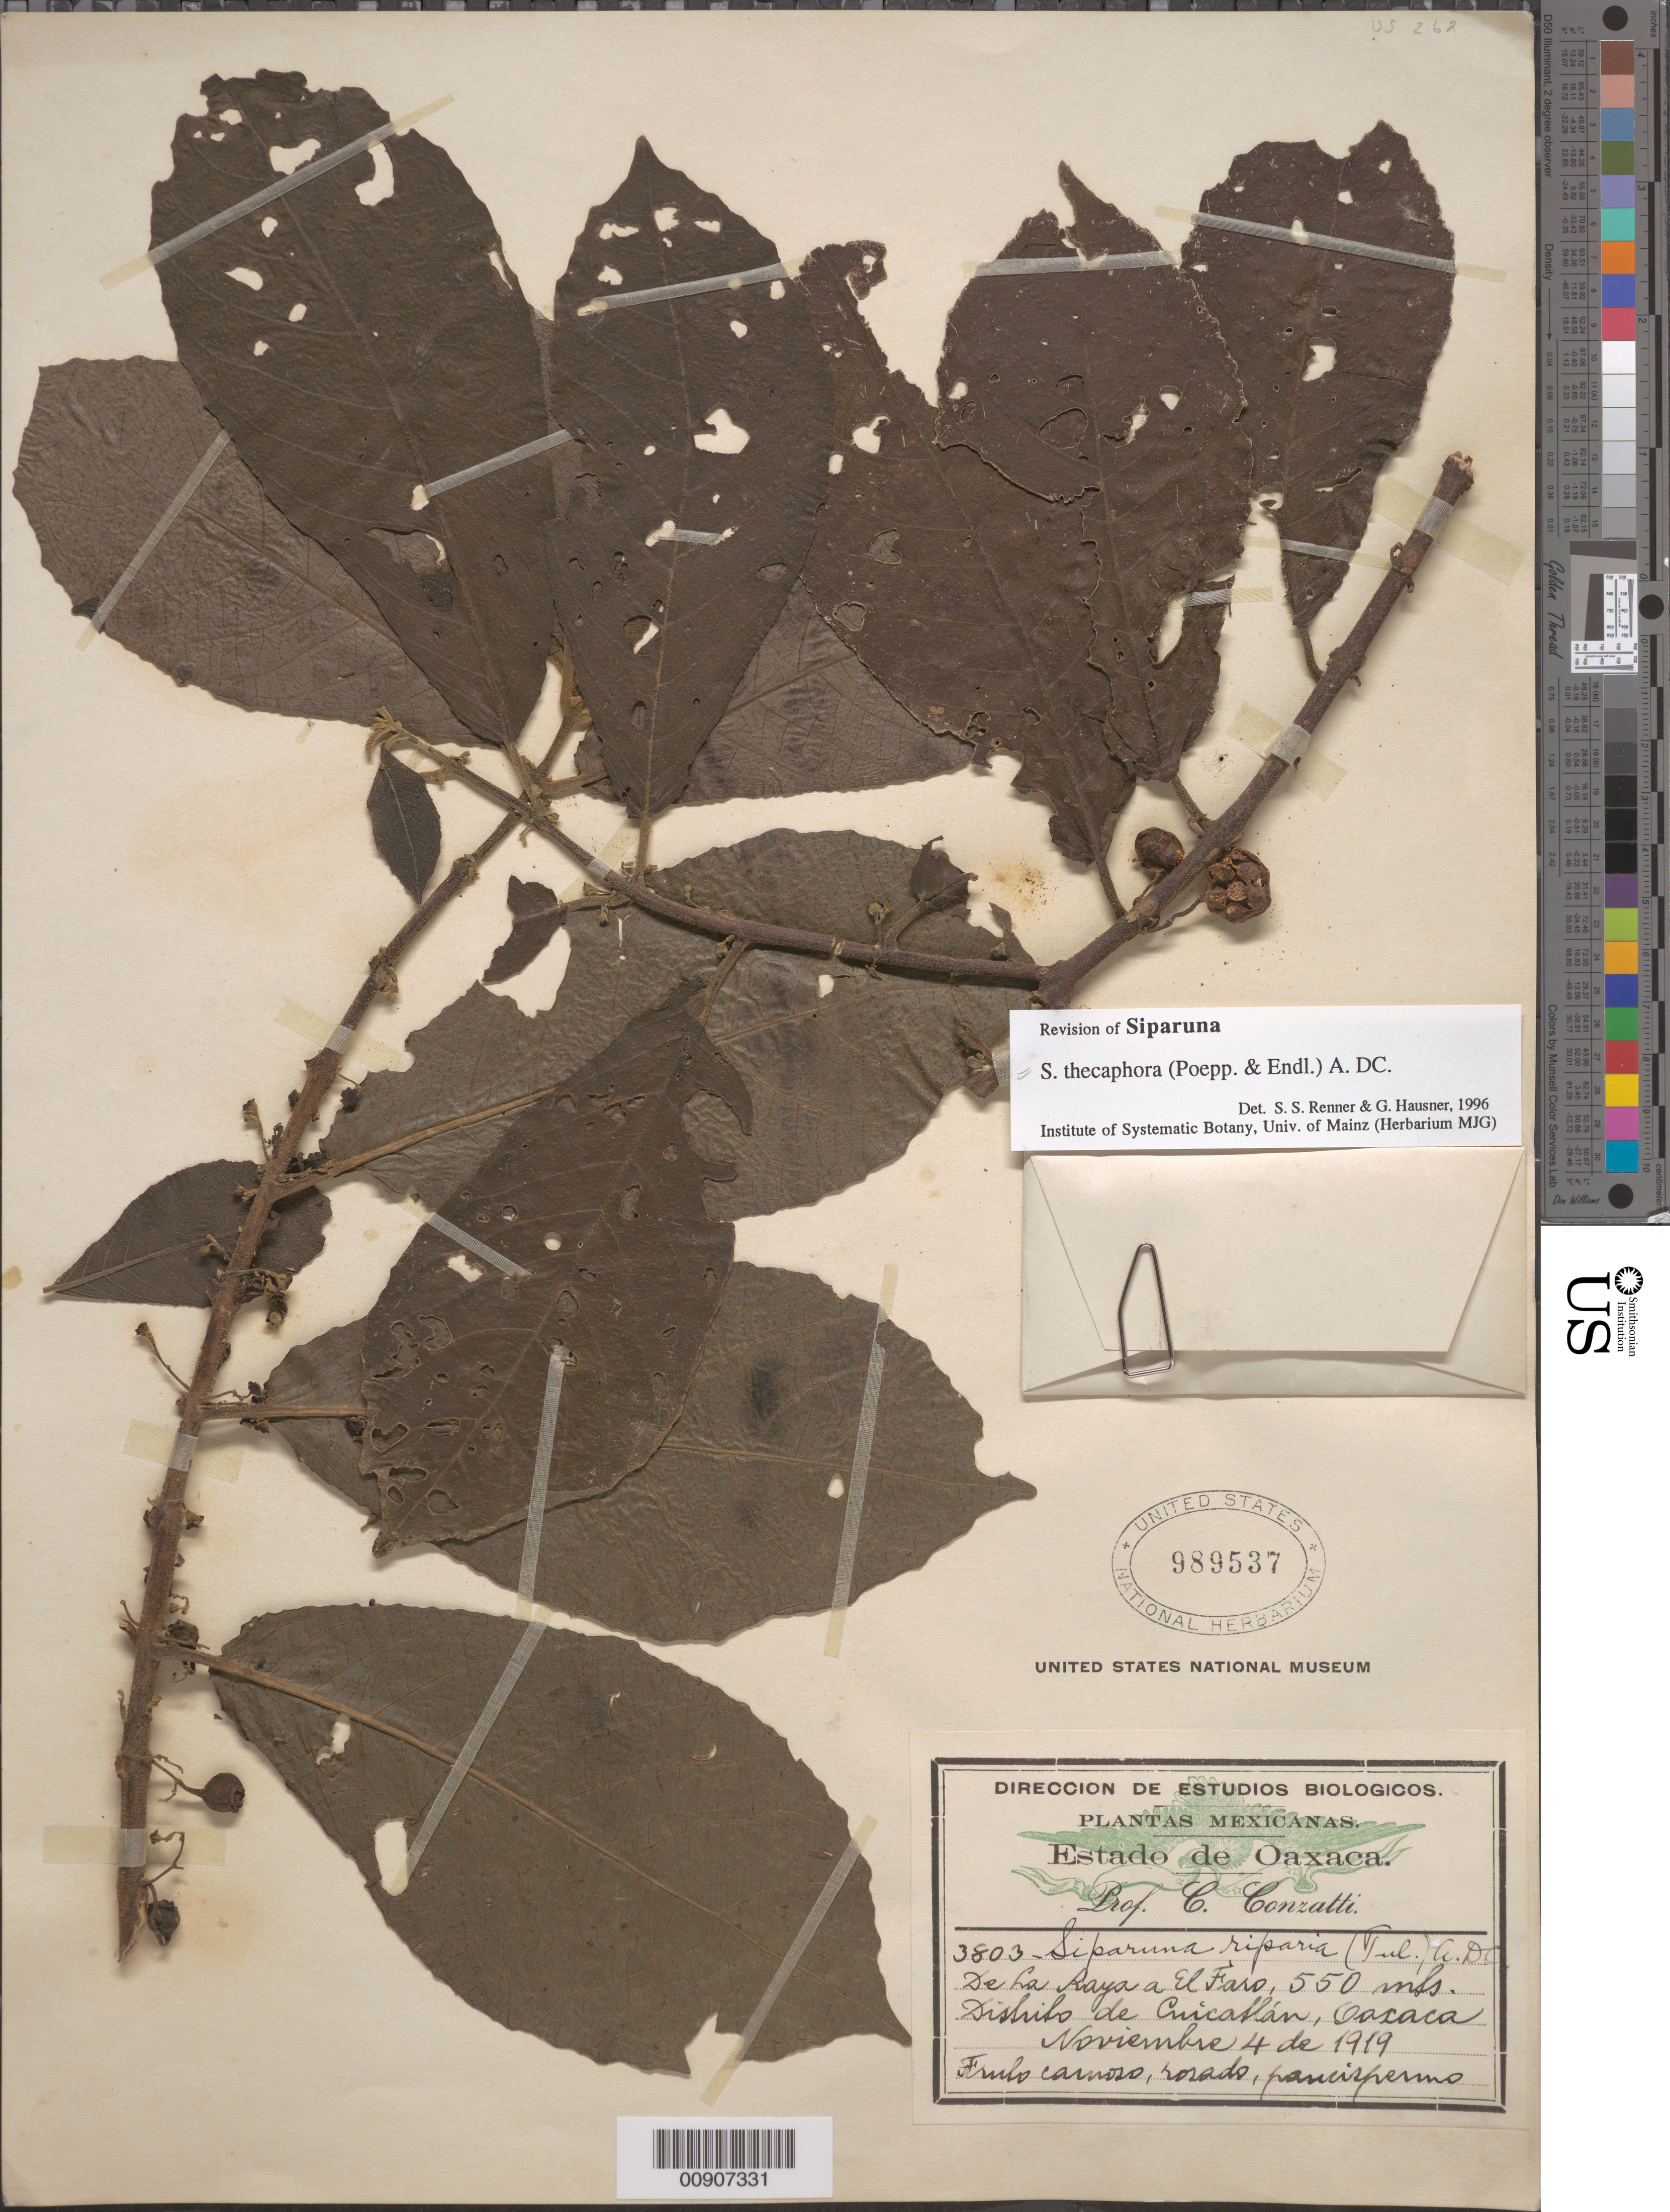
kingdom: Plantae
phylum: Tracheophyta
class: Magnoliopsida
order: Laurales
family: Siparunaceae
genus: Siparuna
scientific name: Siparuna thecaphora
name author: (Poepp. & Endl.) A. DC.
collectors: C. Conzatti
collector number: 3803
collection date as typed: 04 Nov 1919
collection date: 1919-11-04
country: Mexico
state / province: Oaxaca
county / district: Cuicatlán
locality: De La Raya a El Faro, Distrito de Cuicatlán, Oaxaca.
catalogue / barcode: US 989537